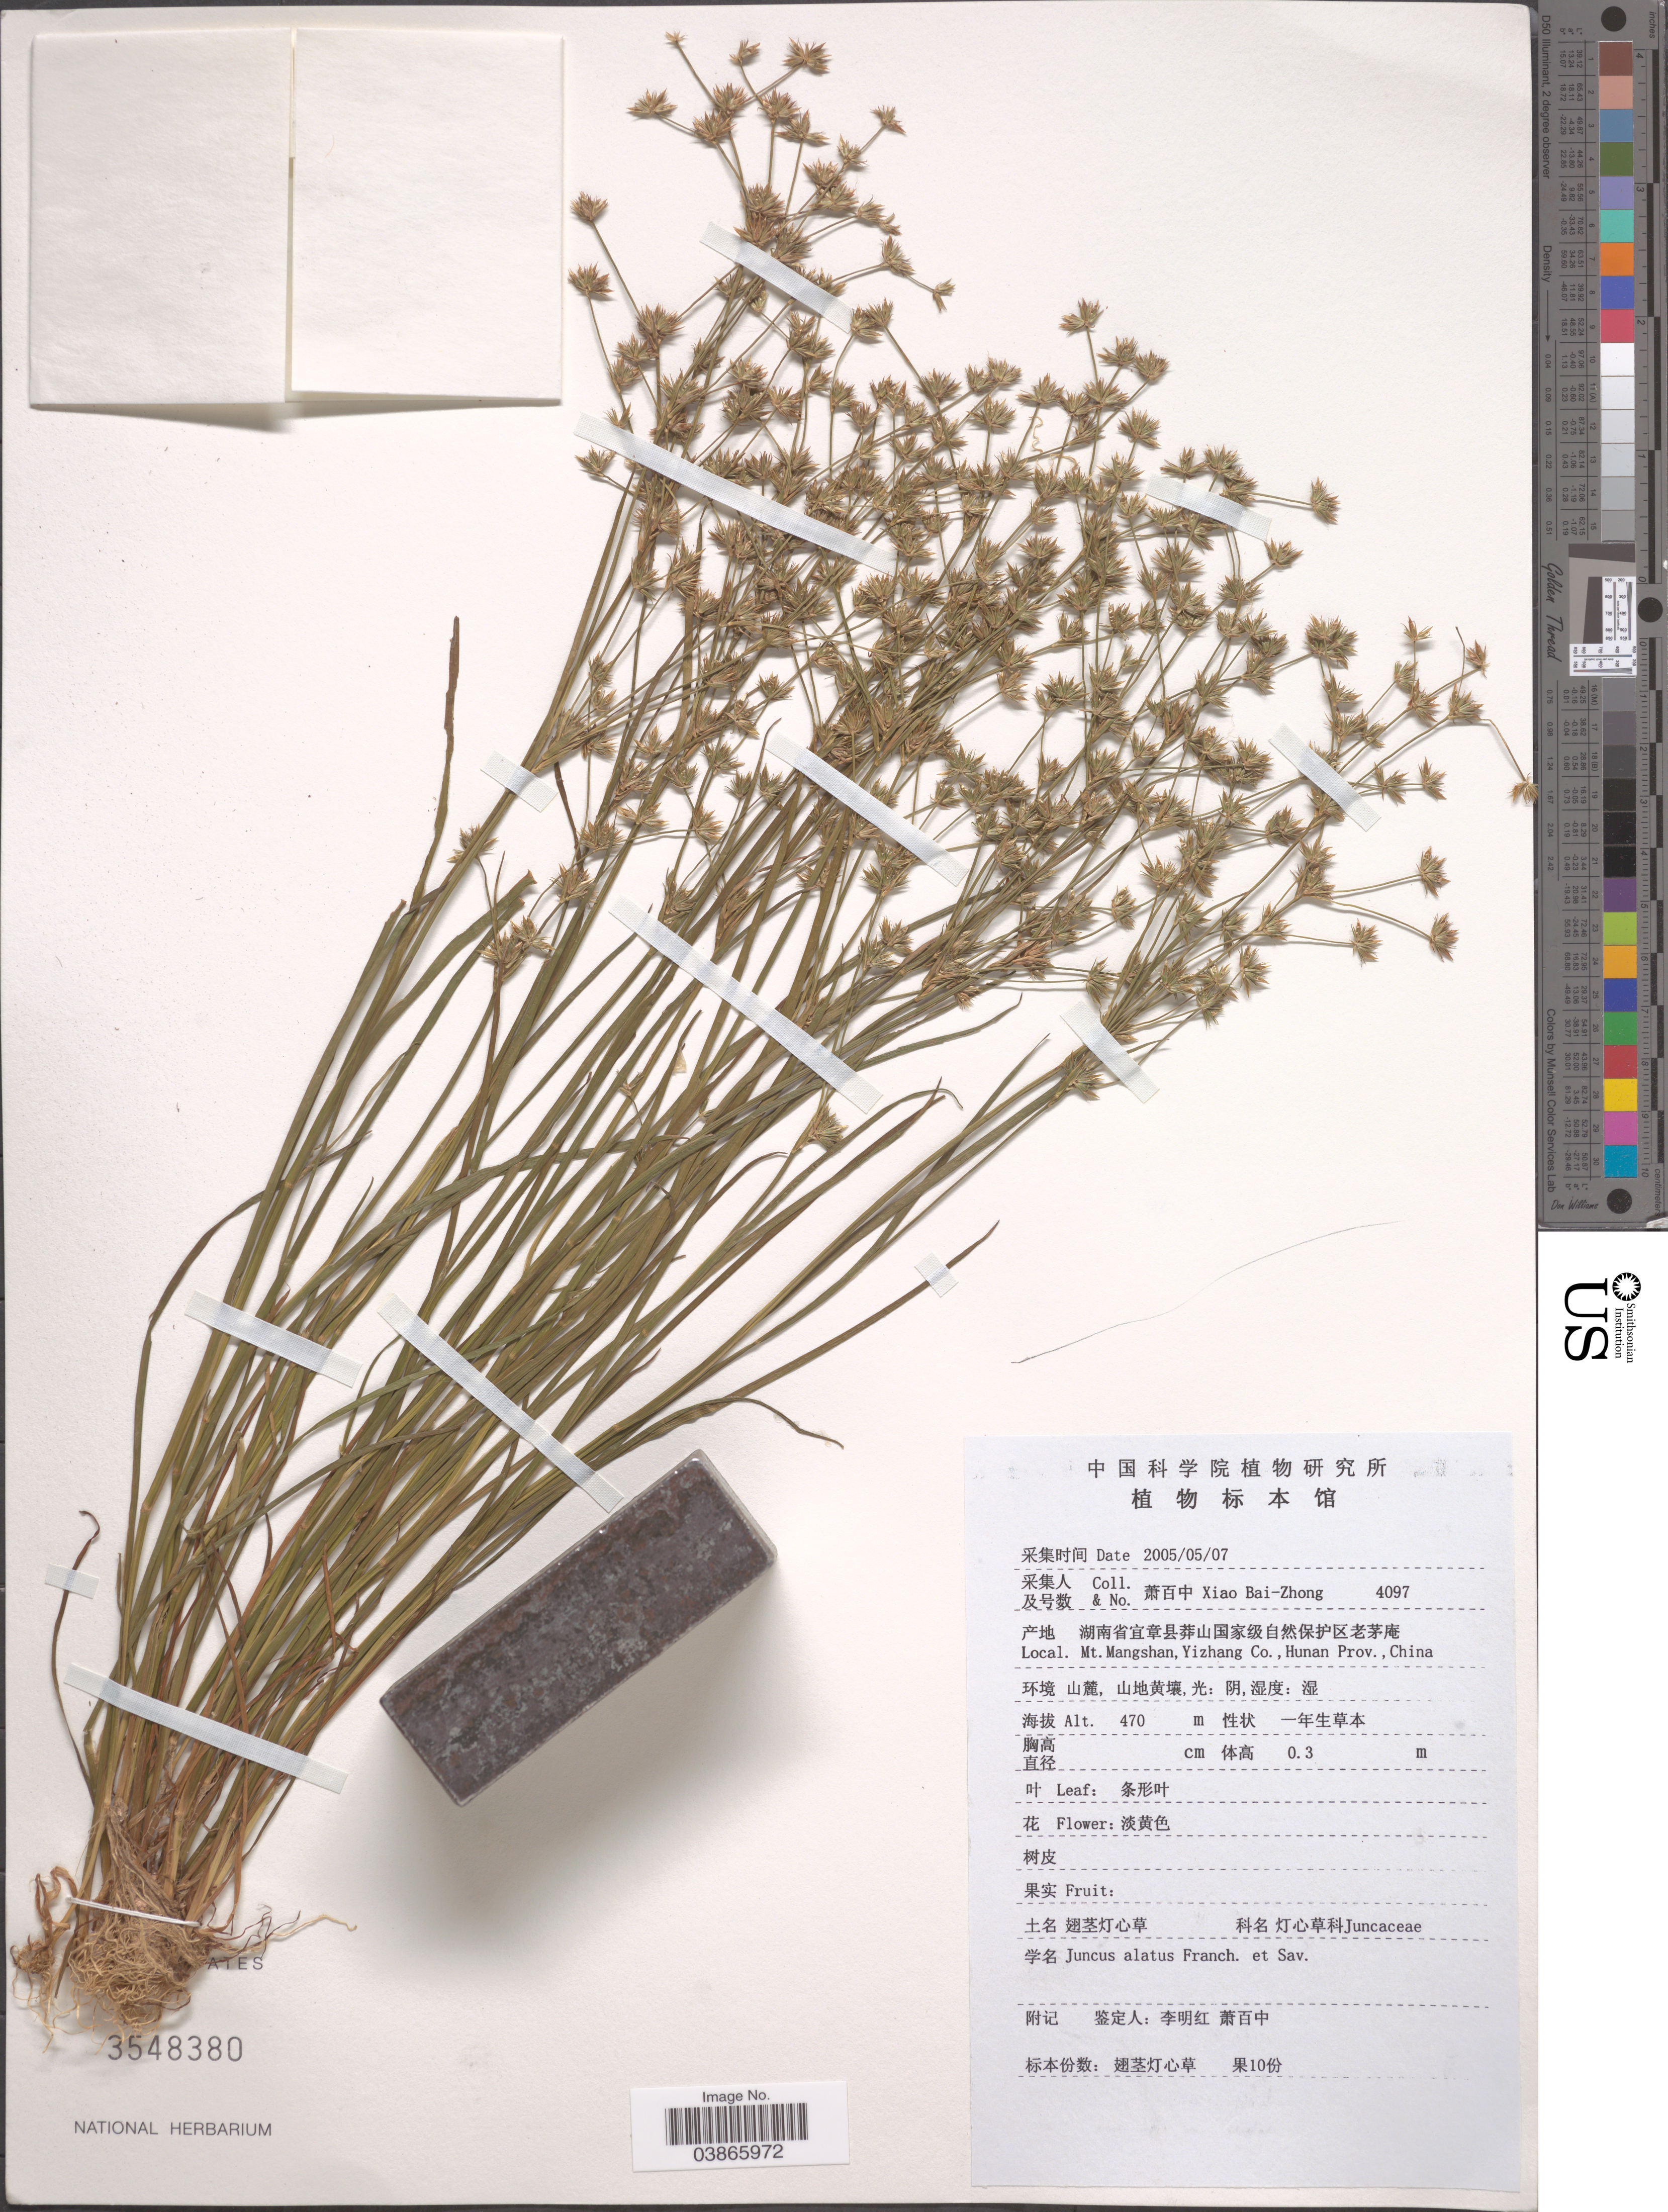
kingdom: Plantae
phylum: Tracheophyta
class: Liliopsida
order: Poales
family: Juncaceae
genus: Juncus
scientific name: Juncus alatus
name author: Franch. & Sav.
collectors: B. Z. Xiao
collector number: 4097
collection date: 2005-05-07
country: China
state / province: Hunan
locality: Mt. Mangshan, Yizhang Co.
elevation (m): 470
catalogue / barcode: US 3548380